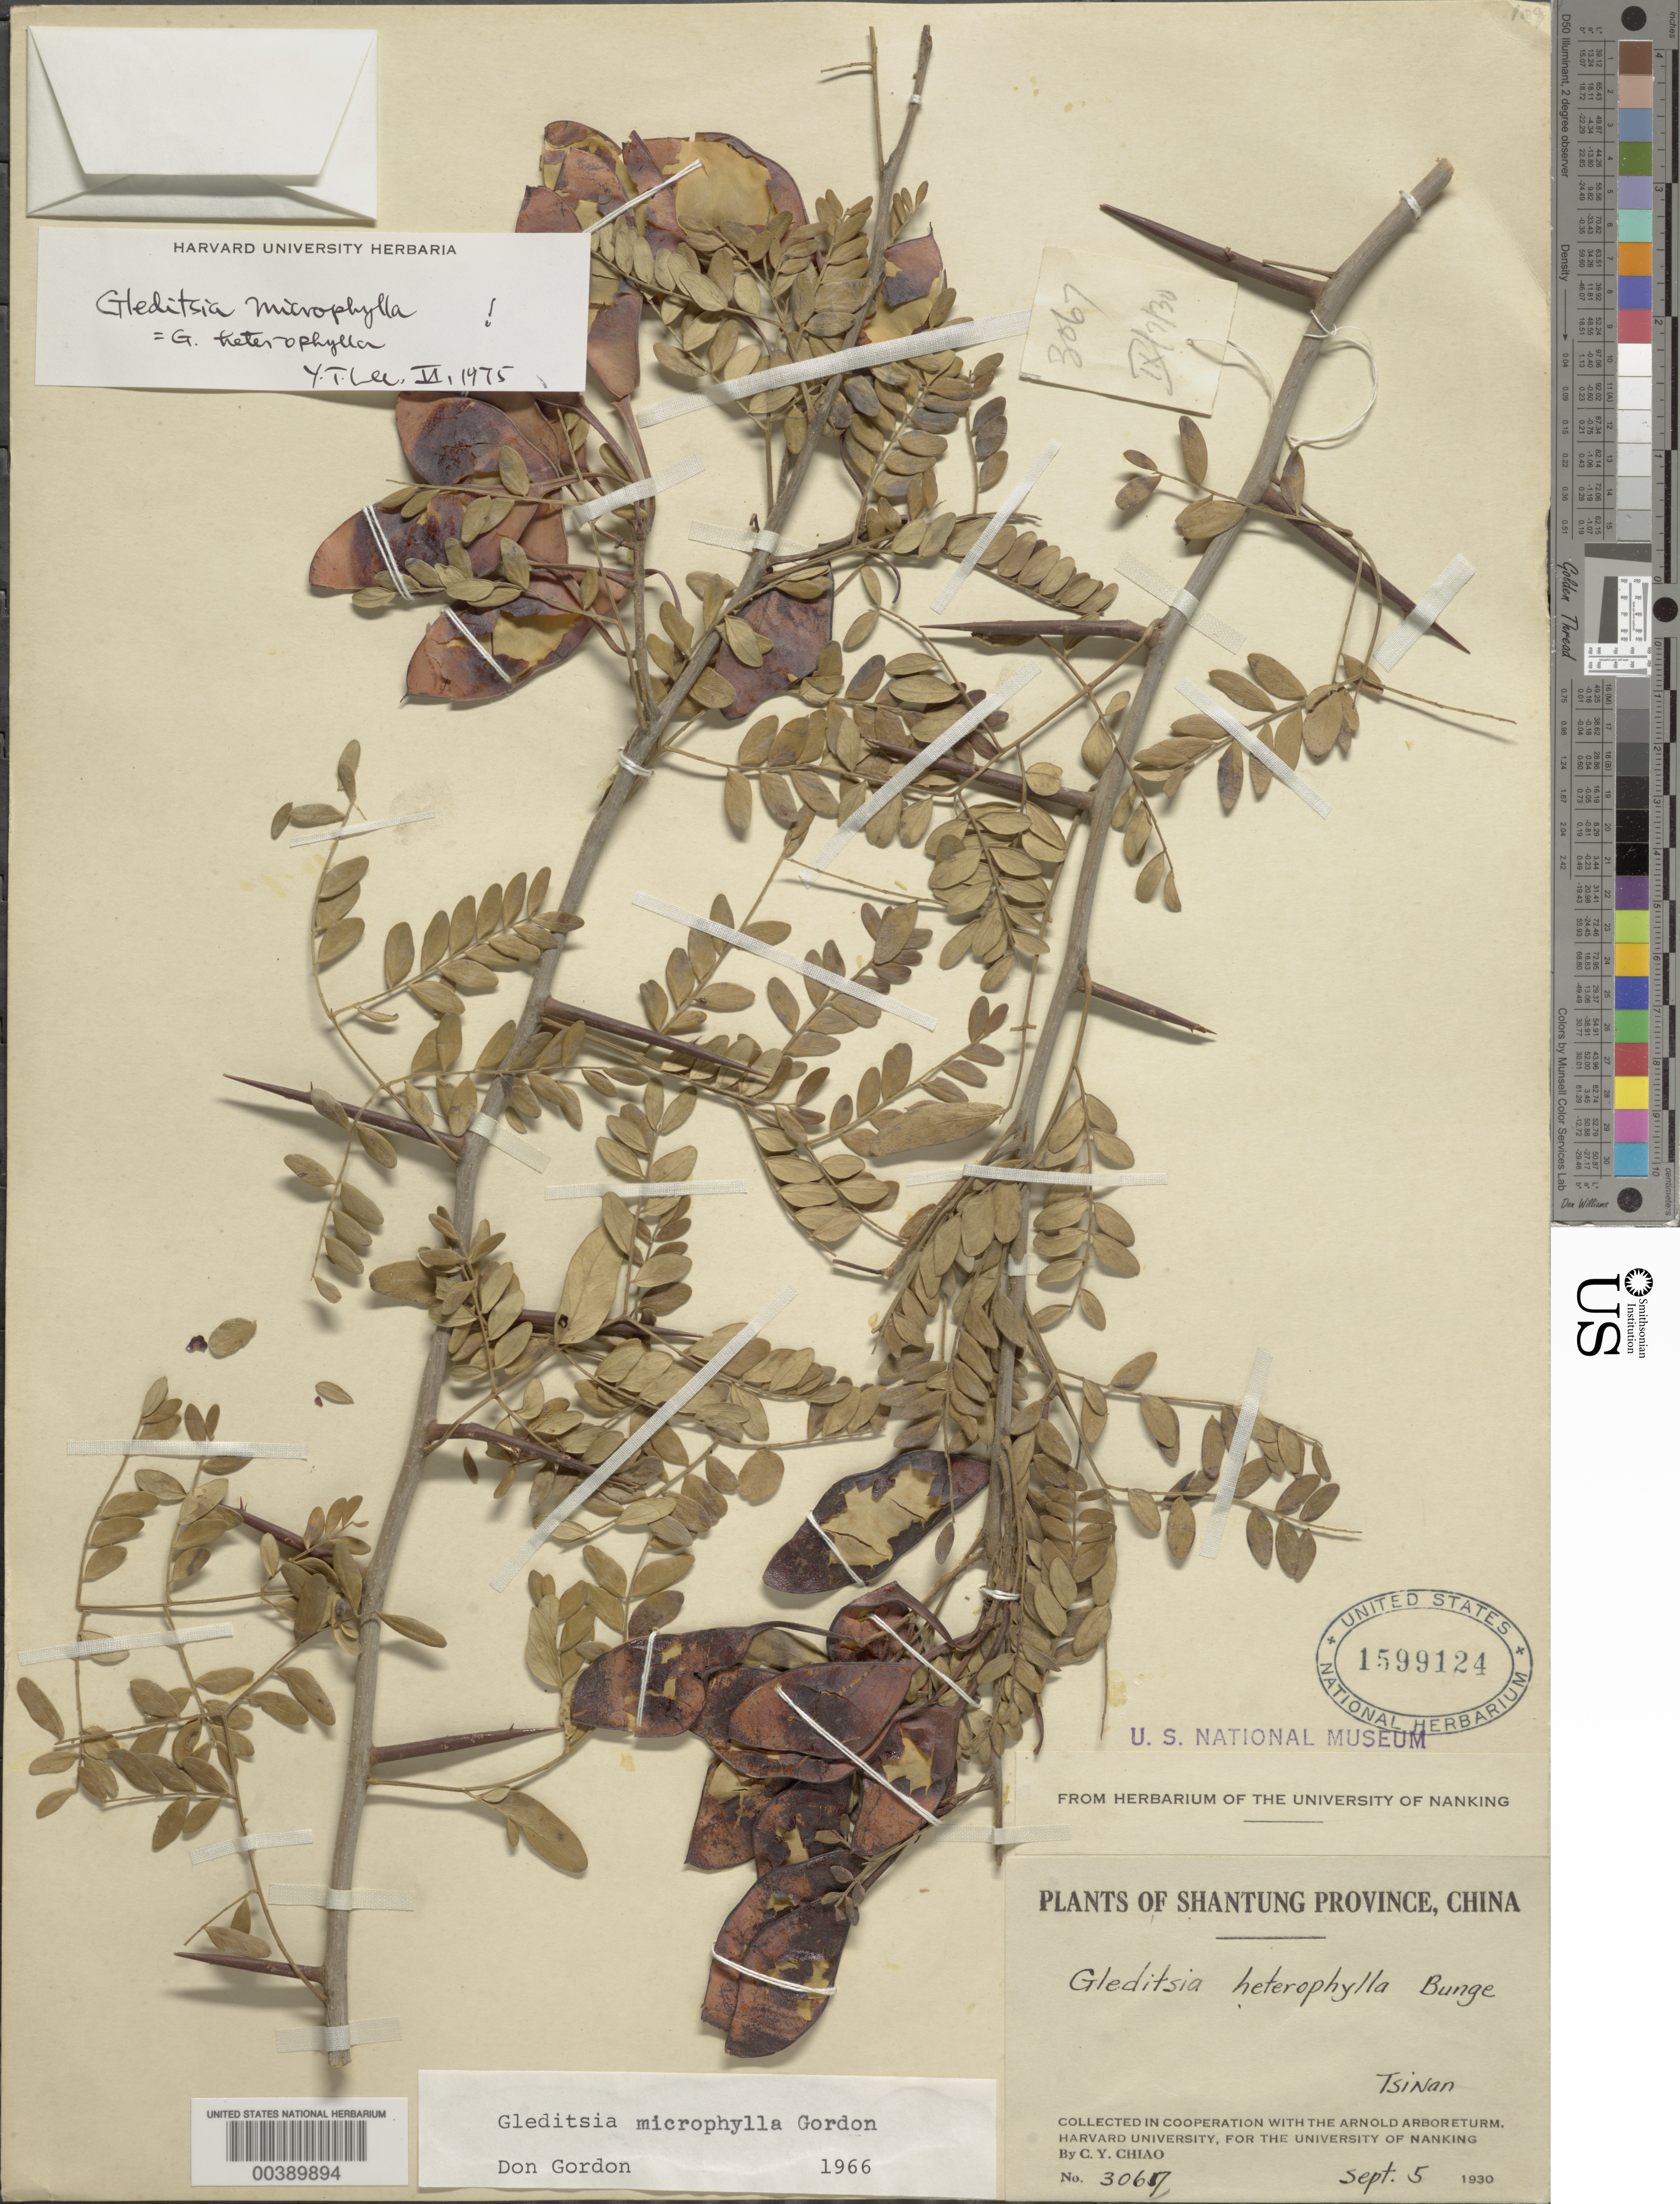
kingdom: Plantae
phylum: Tracheophyta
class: Magnoliopsida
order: Fabales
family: Fabaceae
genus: Gleditsia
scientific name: Gleditsia microphylla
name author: D.A. Gordon ex Y.T. Lee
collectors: C. Y. Chiao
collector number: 3067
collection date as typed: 05 Sep 1930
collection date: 1930-09-05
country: China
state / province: Shandong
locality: Tsinan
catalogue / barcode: US 1599124